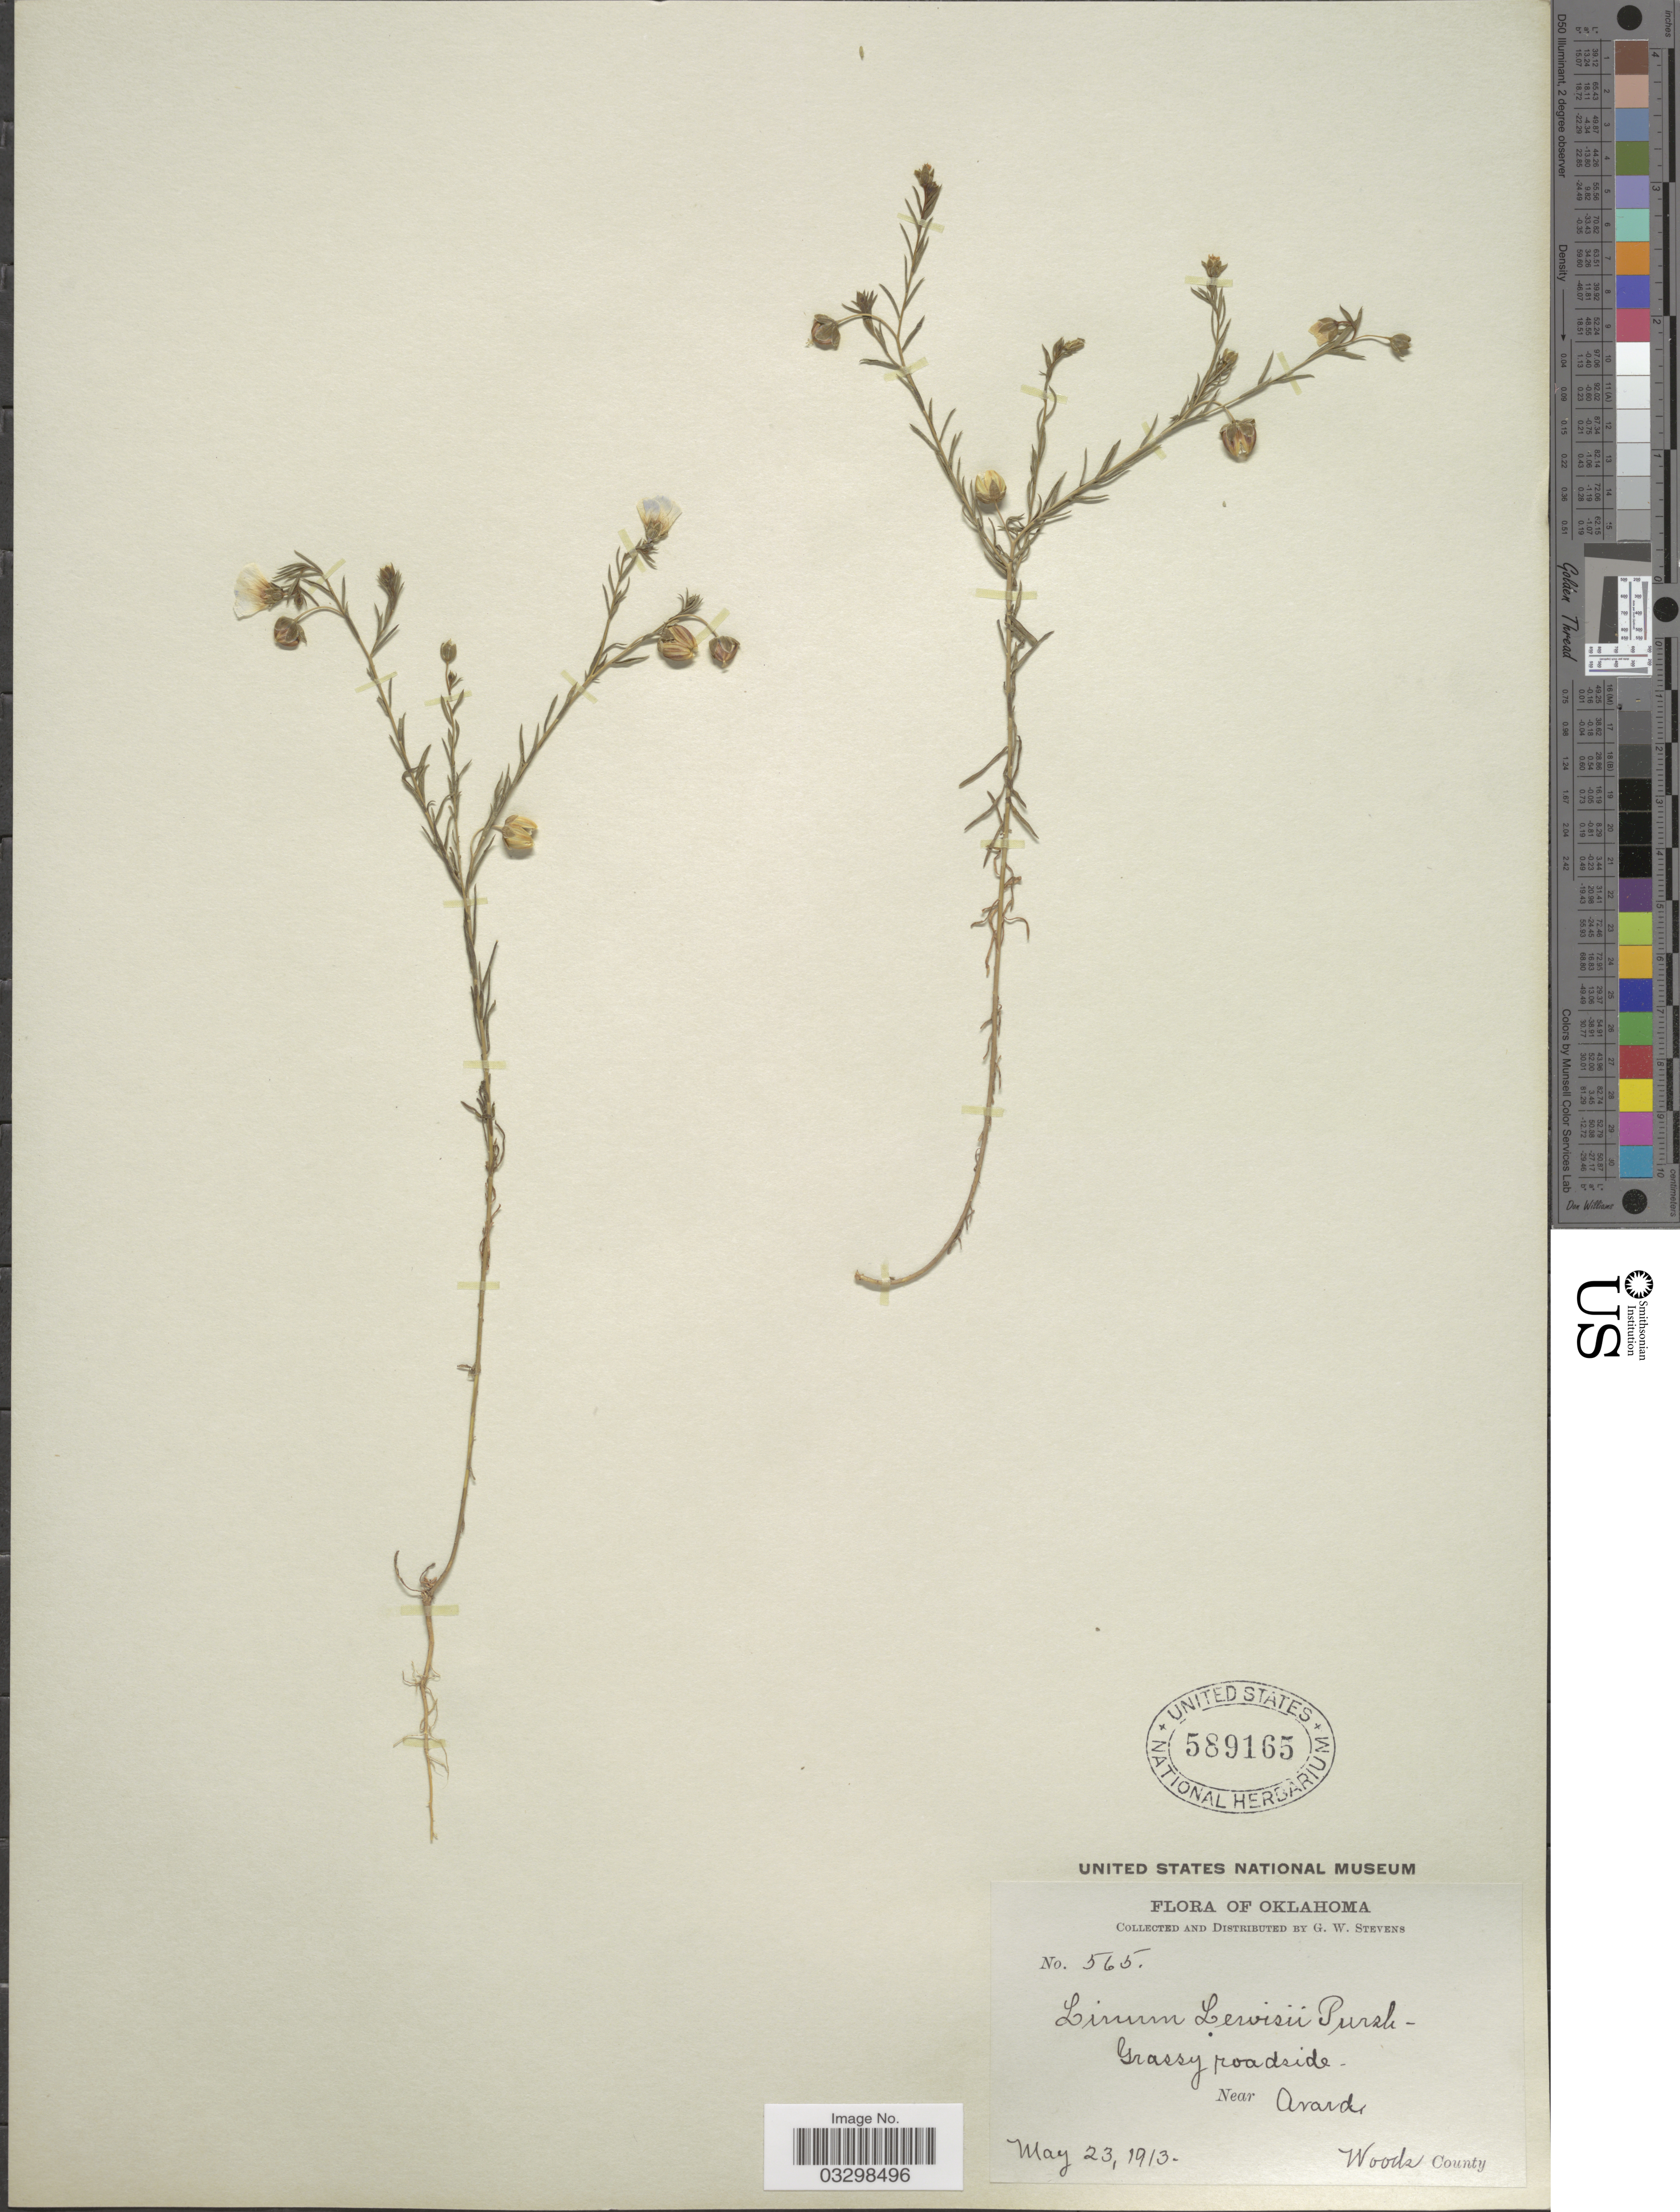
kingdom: Plantae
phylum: Tracheophyta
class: Magnoliopsida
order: Malpighiales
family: Linaceae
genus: Linum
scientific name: Linum lewisii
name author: Pursh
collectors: G. W. Stevens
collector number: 565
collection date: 1913-05-23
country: United States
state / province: Oklahoma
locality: Near Avard, Woods County.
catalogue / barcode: US 589165